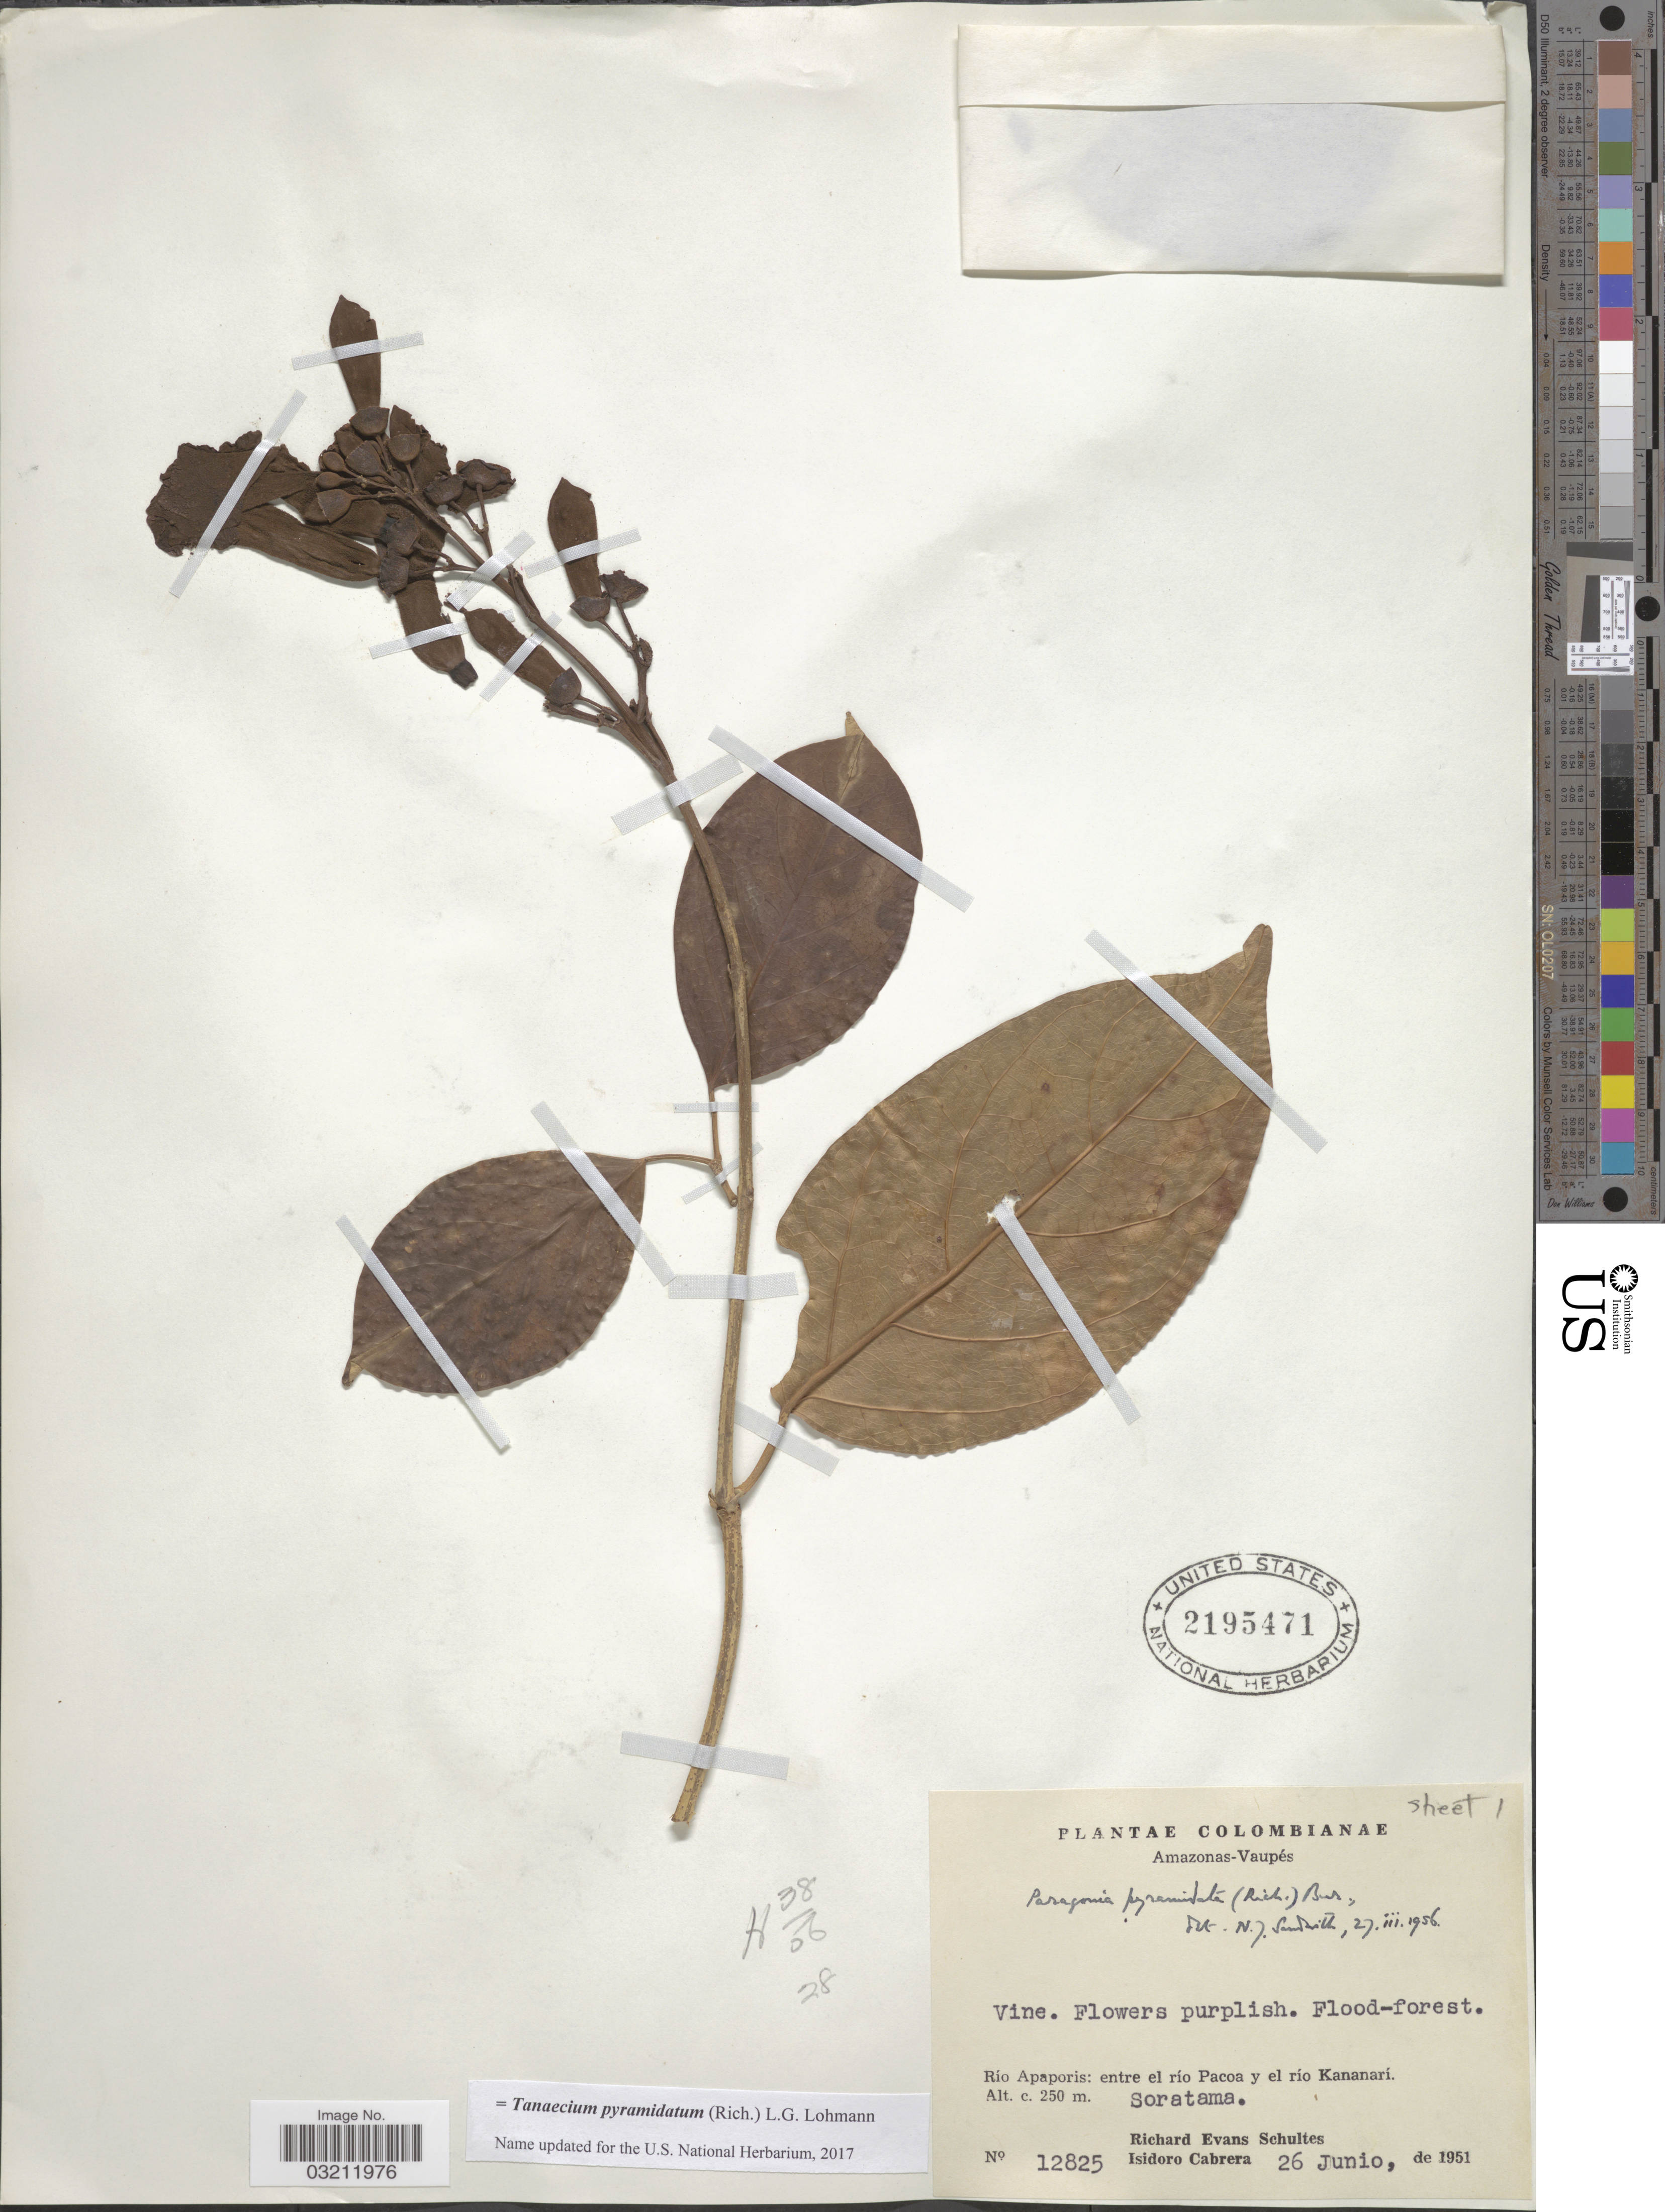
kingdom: Plantae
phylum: Tracheophyta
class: Magnoliopsida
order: Lamiales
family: Bignoniaceae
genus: Tanaecium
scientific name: Tanaecium pyramidatum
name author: (Rich.) L.G. Lohmann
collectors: R. E. Schultes & I. Cabrera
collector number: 12825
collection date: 1951-06-26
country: Colombia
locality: Amazonas-Vaupés. Río Apaporis: entre el río Pacoa y el río Kananarí. Soratama.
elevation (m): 250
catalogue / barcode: US 2195471